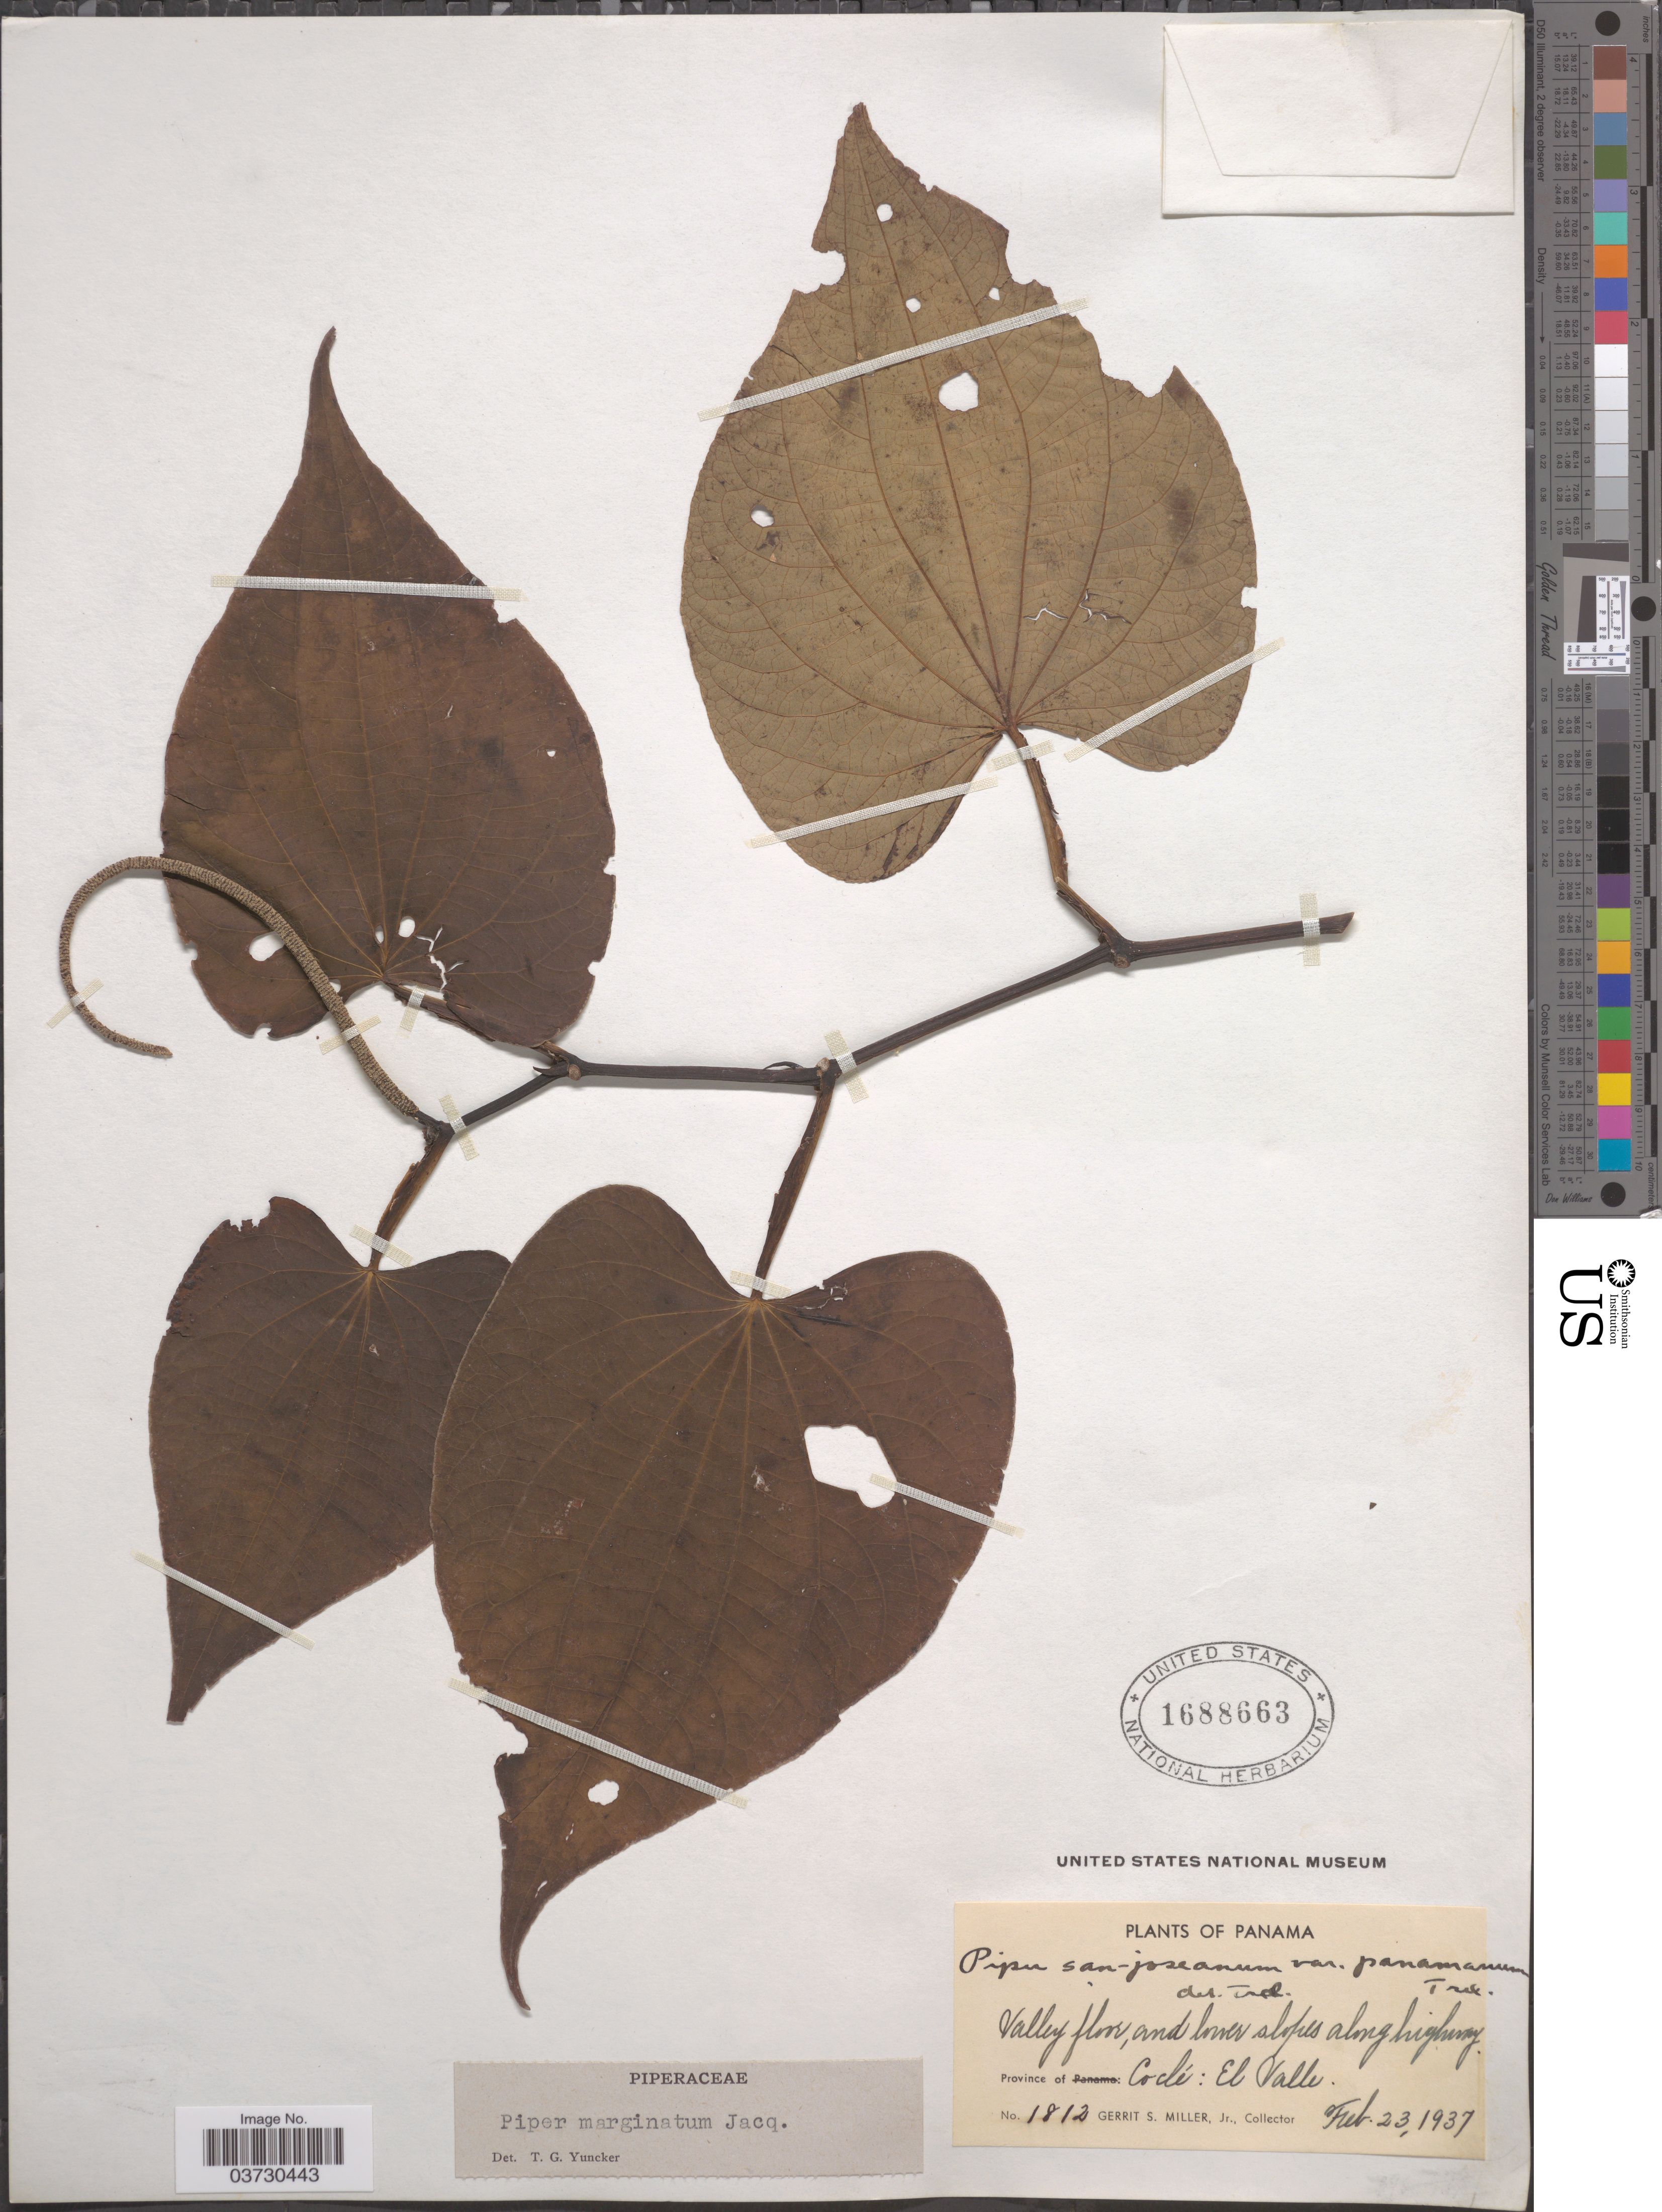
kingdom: Plantae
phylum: Tracheophyta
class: Magnoliopsida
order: Piperales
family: Piperaceae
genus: Piper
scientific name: Piper marginatum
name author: Jacq.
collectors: G. S. Miller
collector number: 1812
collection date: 1937-02-23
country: Panama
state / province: Cocle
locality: Valley floor, and lower slopes along highway. El Valle.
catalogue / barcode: US 1688663